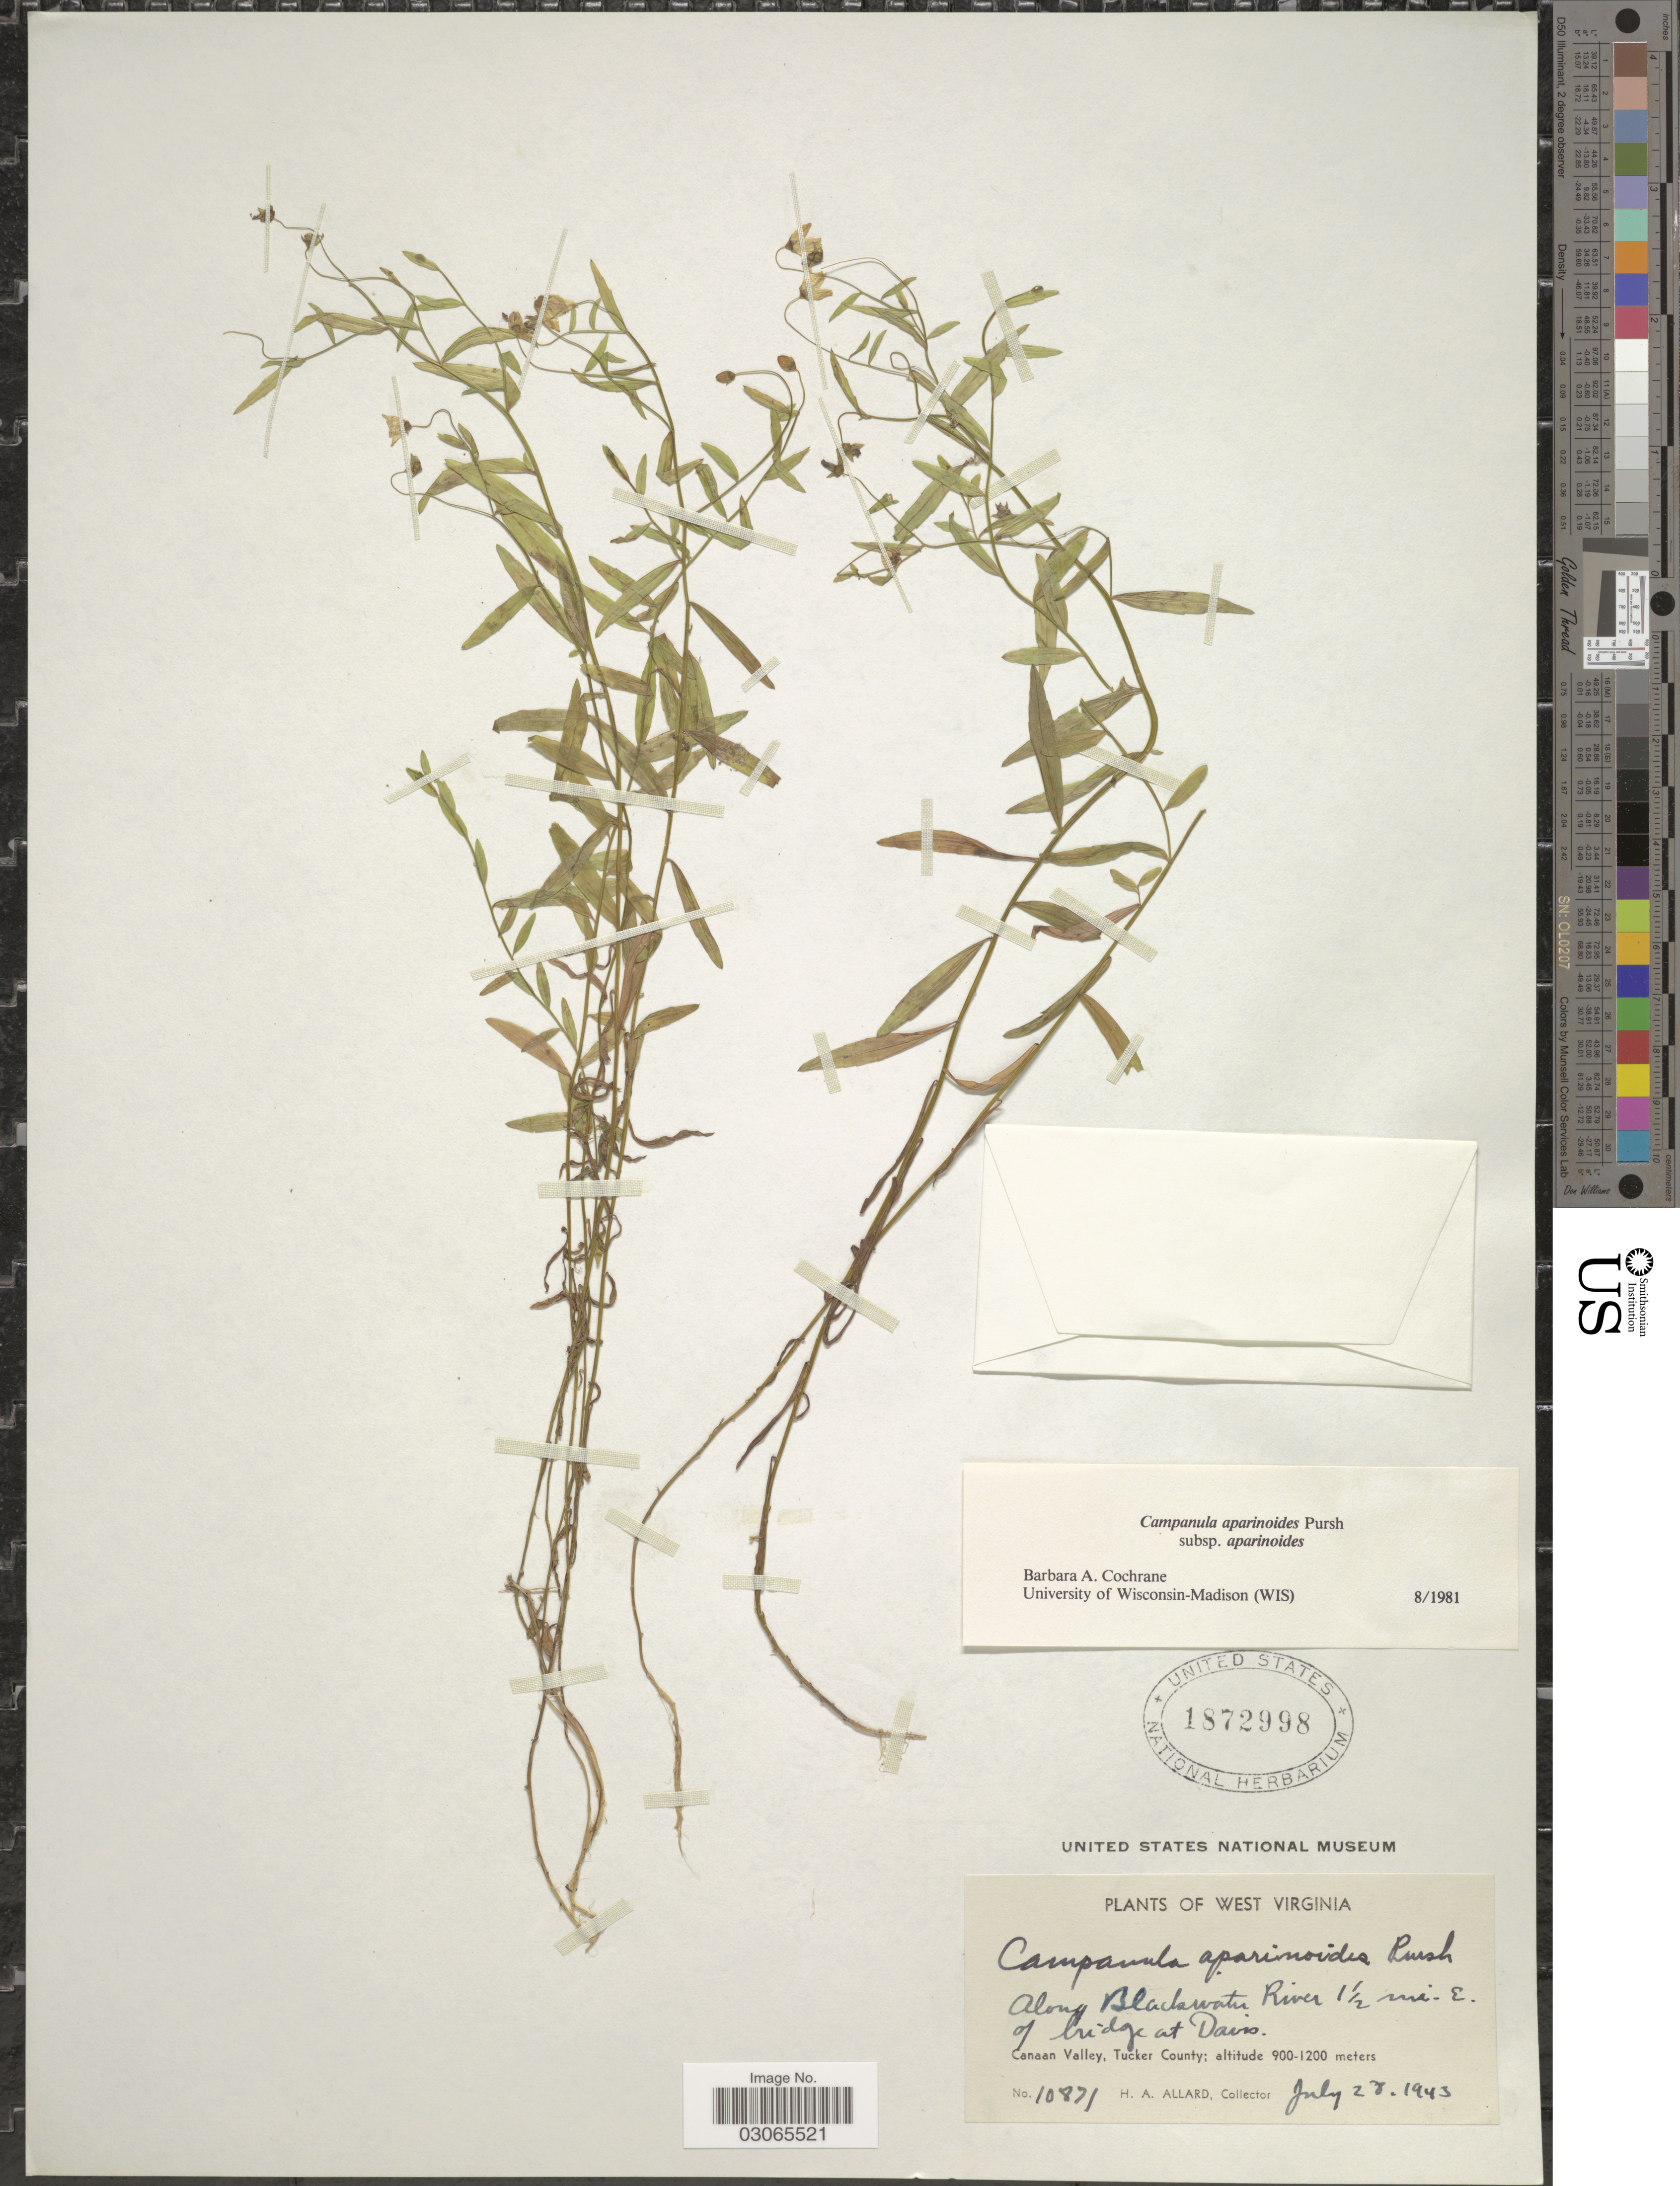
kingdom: Plantae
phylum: Tracheophyta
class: Magnoliopsida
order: Asterales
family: Campanulaceae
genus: Campanula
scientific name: Campanula aparinoides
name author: Pursh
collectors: H. A. Allard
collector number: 10871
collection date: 1943-07-28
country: United States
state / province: West Virginia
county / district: Tucker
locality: Along Blackwater River 1½ mi. E. of bridge at Davis. Canaan Valley, Tucker County.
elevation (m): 900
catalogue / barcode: US 1872998